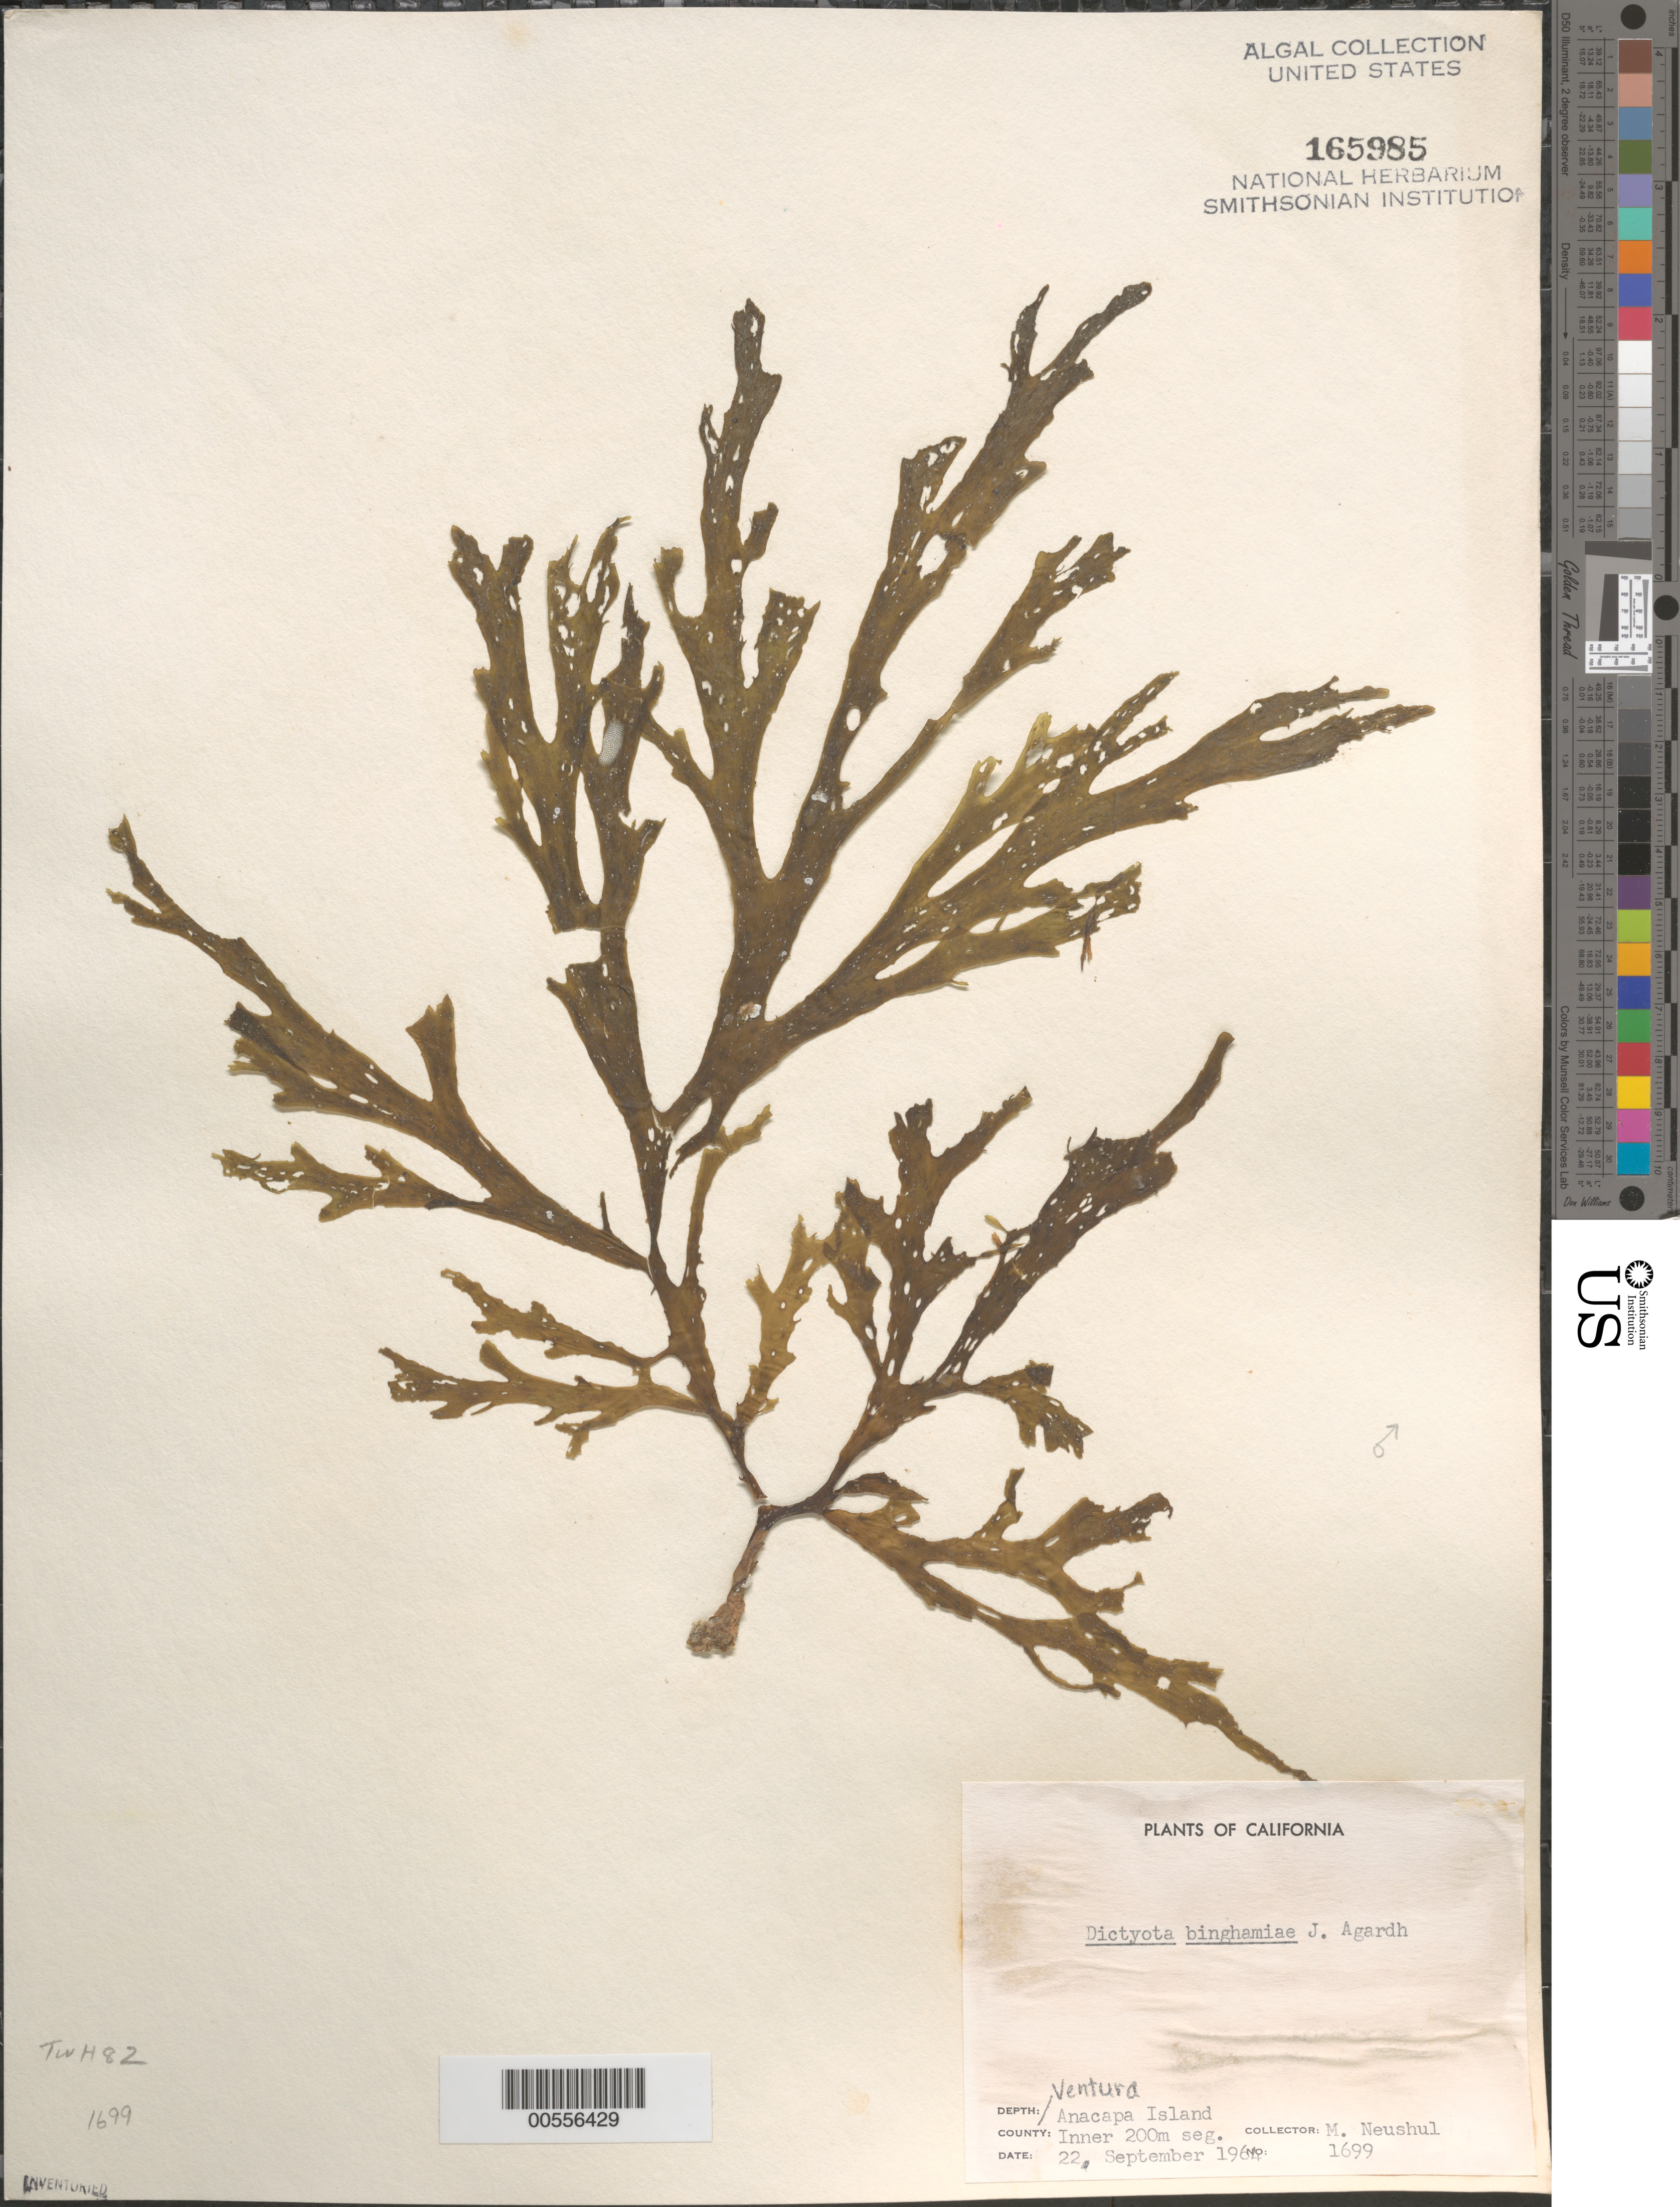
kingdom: Chromista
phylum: Ochrophyta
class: Phaeophyceae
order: Dictyotales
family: Dictyotaceae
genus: Dictyota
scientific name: Dictyota binghamiae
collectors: M. Neushul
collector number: Neushul 1699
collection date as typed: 22 Sep 1964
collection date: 1964-09-22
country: United States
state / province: California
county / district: Ventura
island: Anacapa Island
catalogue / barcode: US 165985